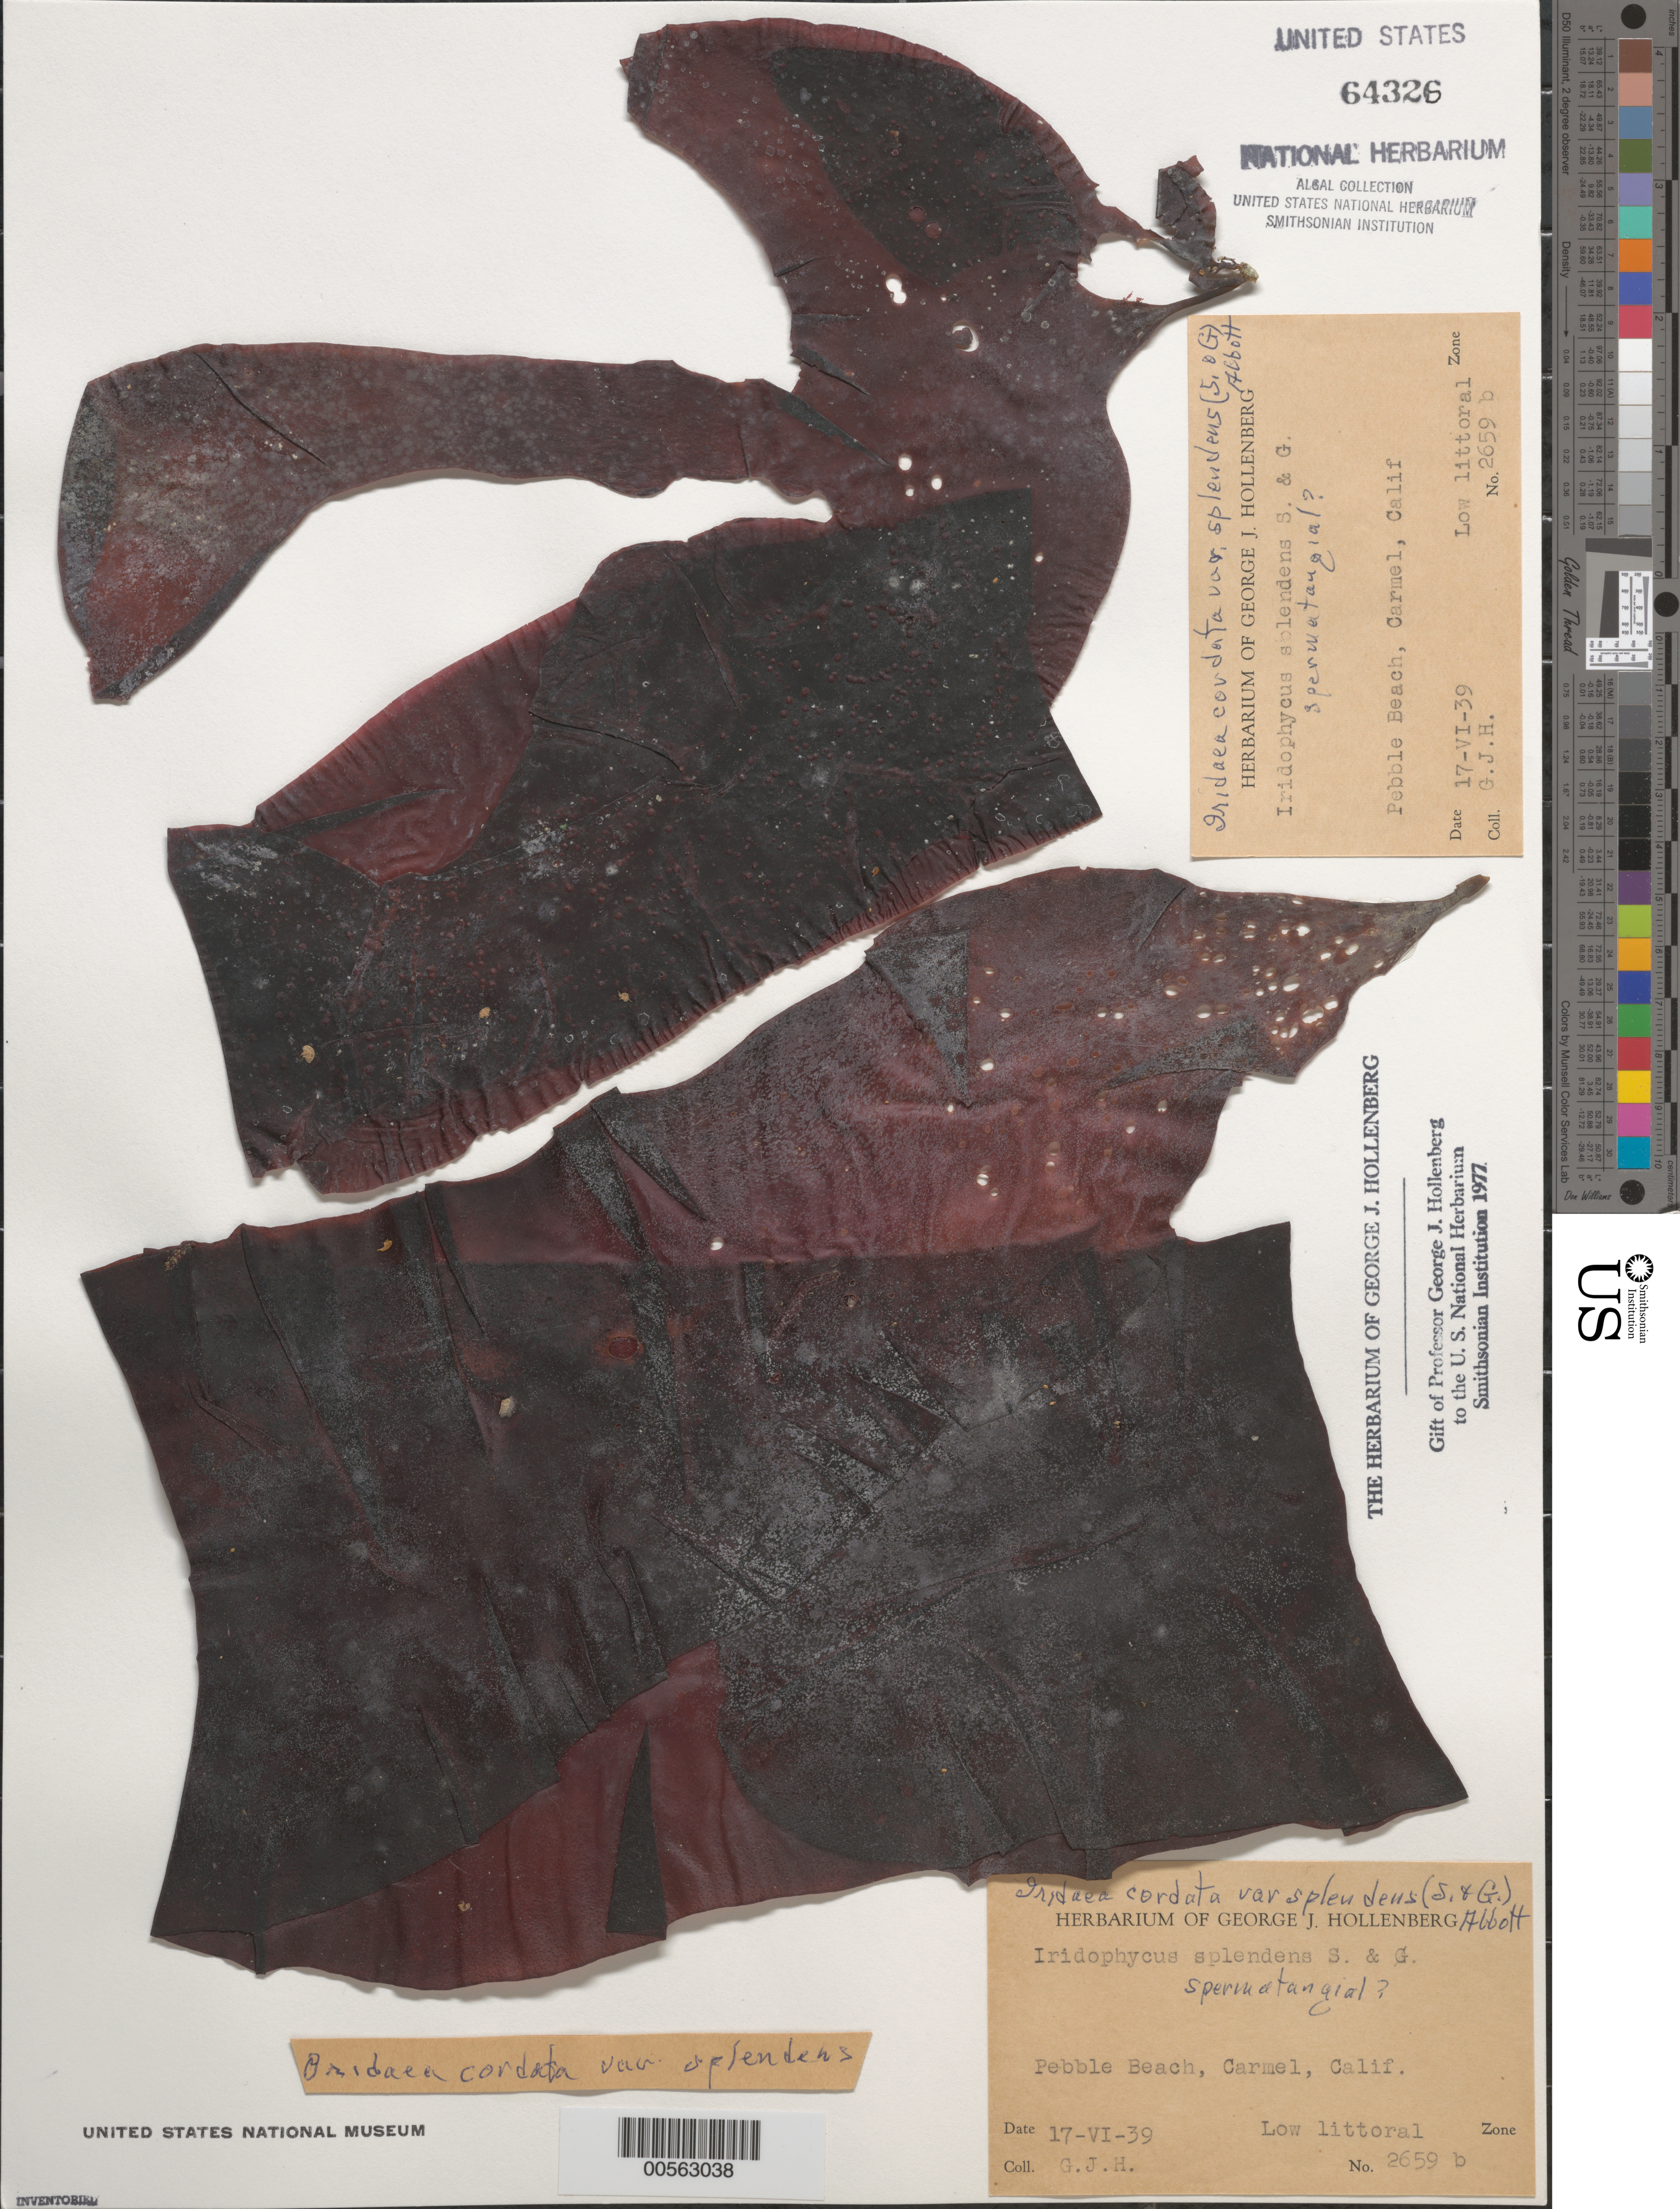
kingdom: Plantae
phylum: Rhodophyta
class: Florideophyceae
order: Gigartinales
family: Gigartinaceae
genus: Iridaea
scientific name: Iridaea cordata var. splendens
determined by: Hollenberg, George J.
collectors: G. Hollenberg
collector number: GJH 2659b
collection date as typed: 17 Jun 1939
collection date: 1939-06-17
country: United States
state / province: California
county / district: Monterey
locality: Pebble Beach, Carmel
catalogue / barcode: US 64326